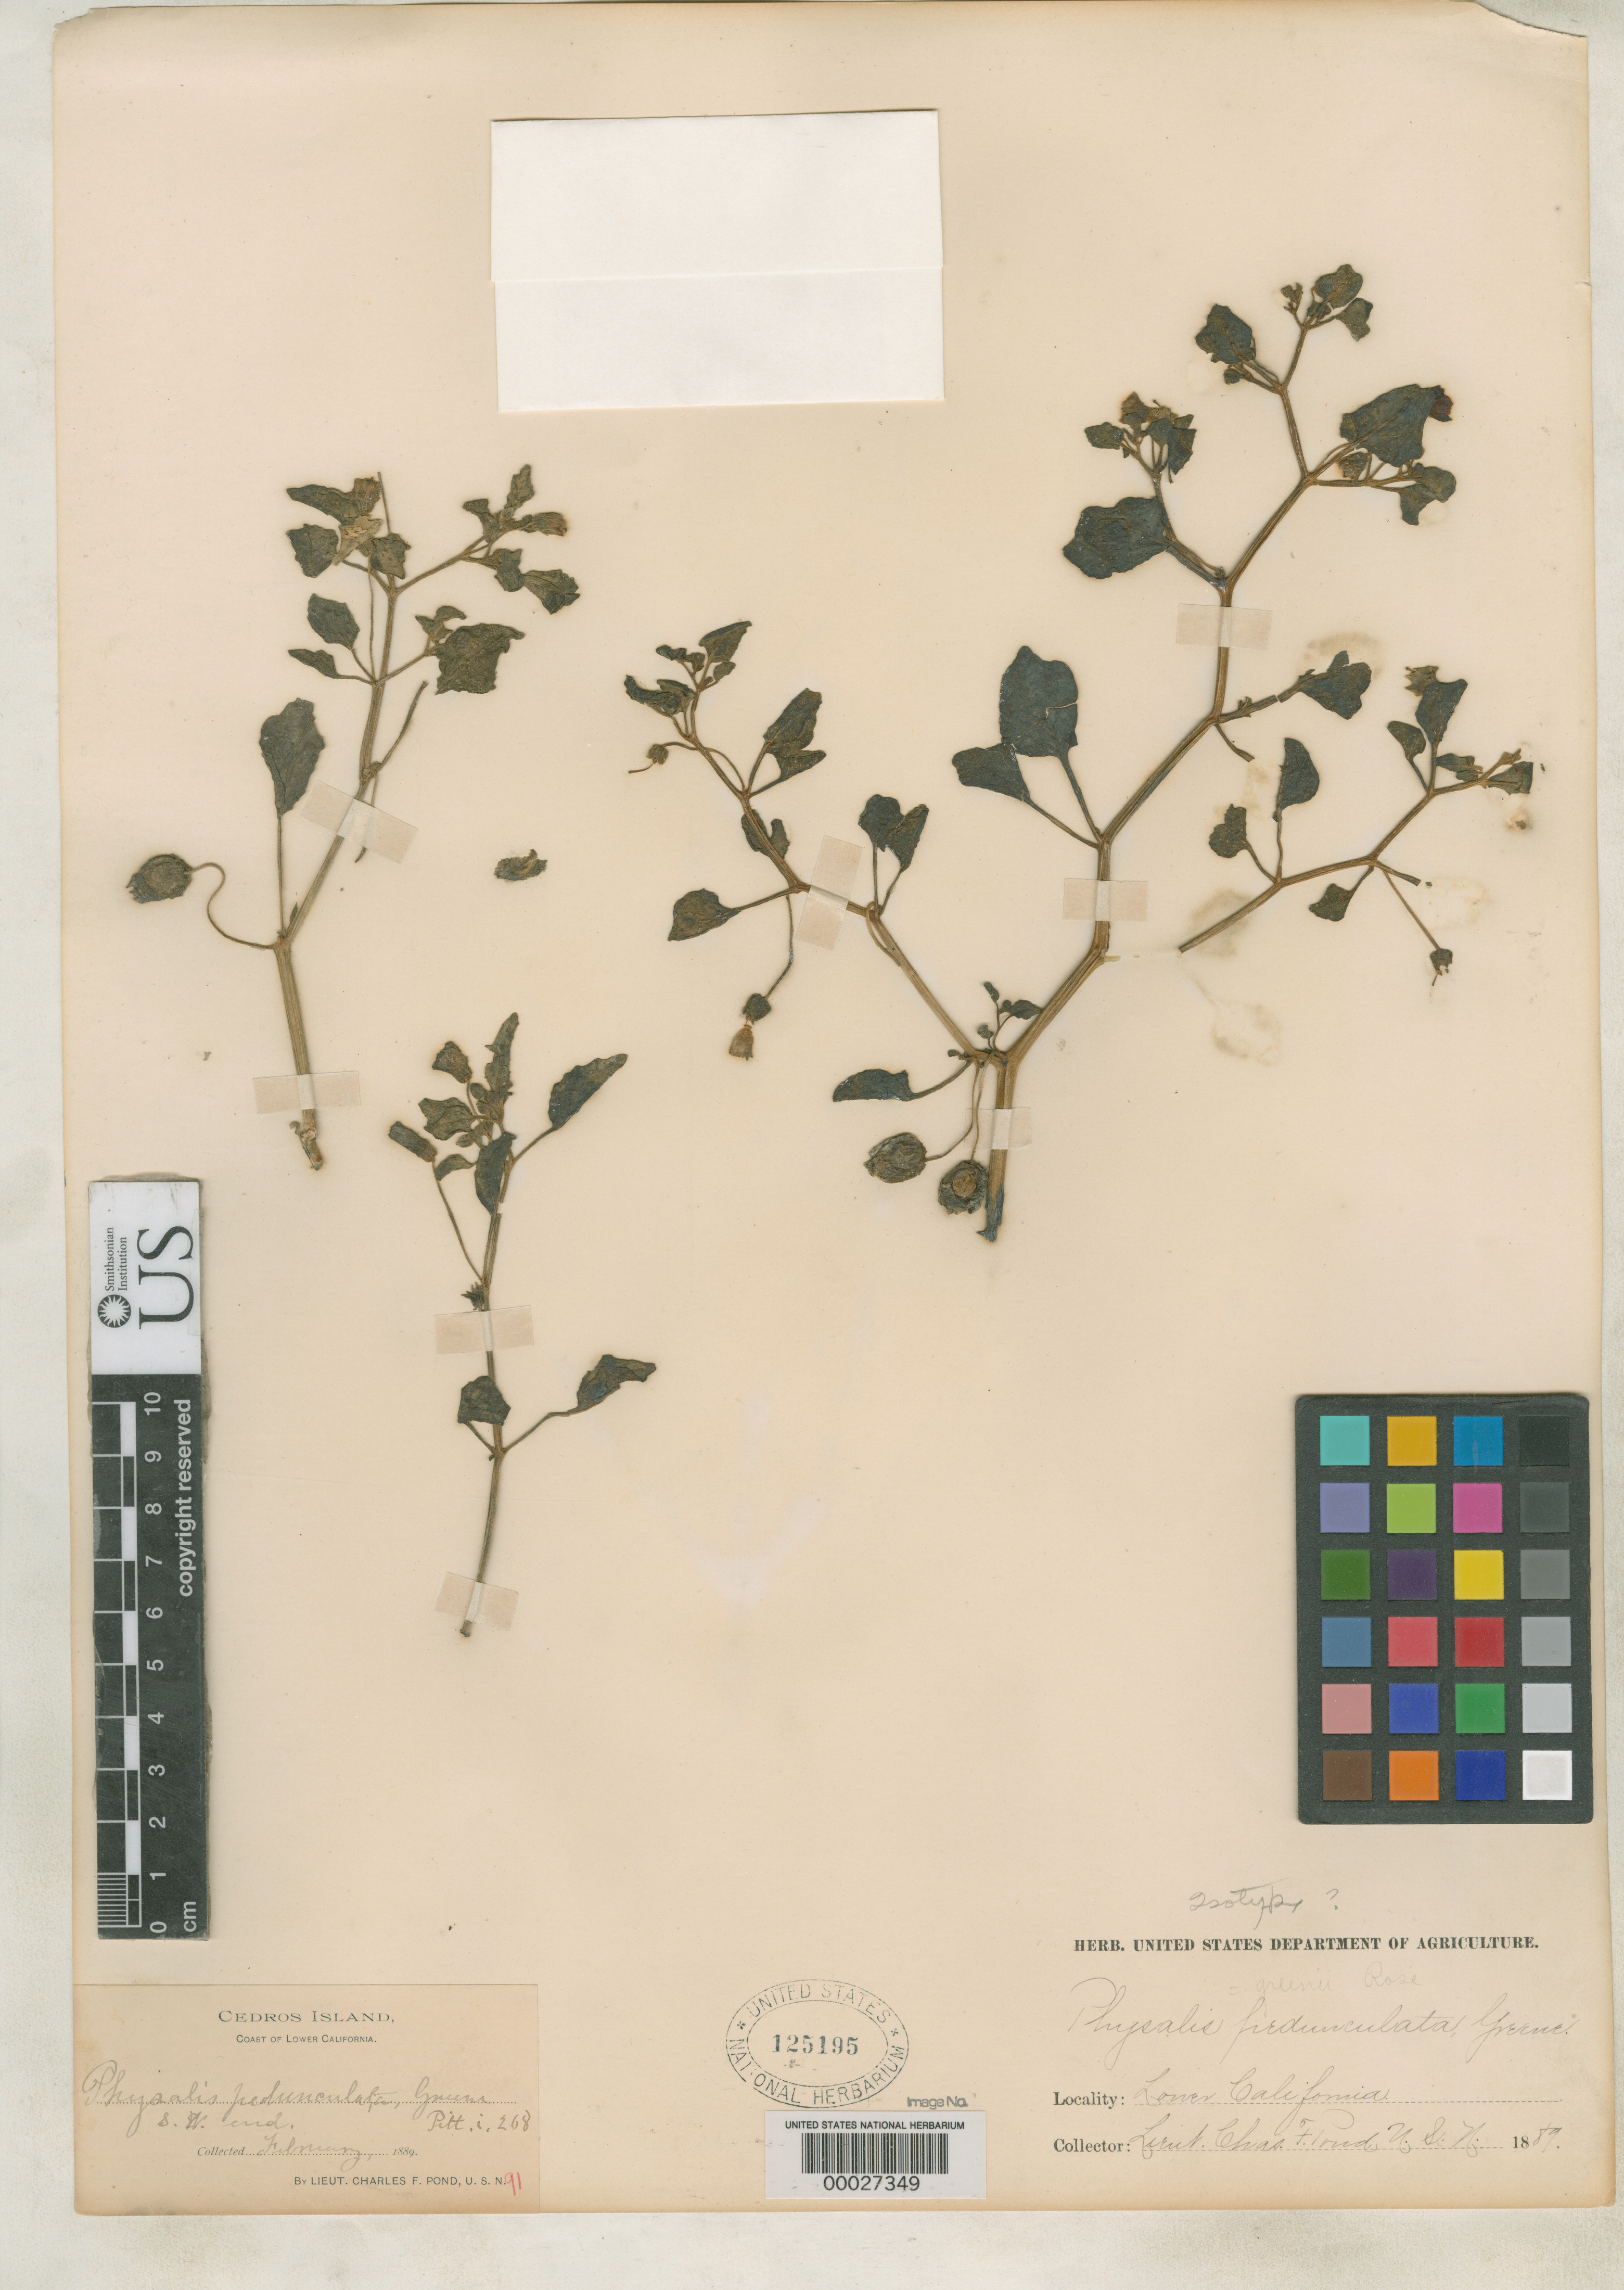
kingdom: Plantae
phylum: Tracheophyta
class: Magnoliopsida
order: Solanales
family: Solanaceae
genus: Physalis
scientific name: Physalis pedunculata Greene, nom. illeg.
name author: Greene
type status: Isotype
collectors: C. Pond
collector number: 92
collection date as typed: Feb 1889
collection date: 1889-02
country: Mexico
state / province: Baja California Norte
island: Cedros Island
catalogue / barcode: US 125195